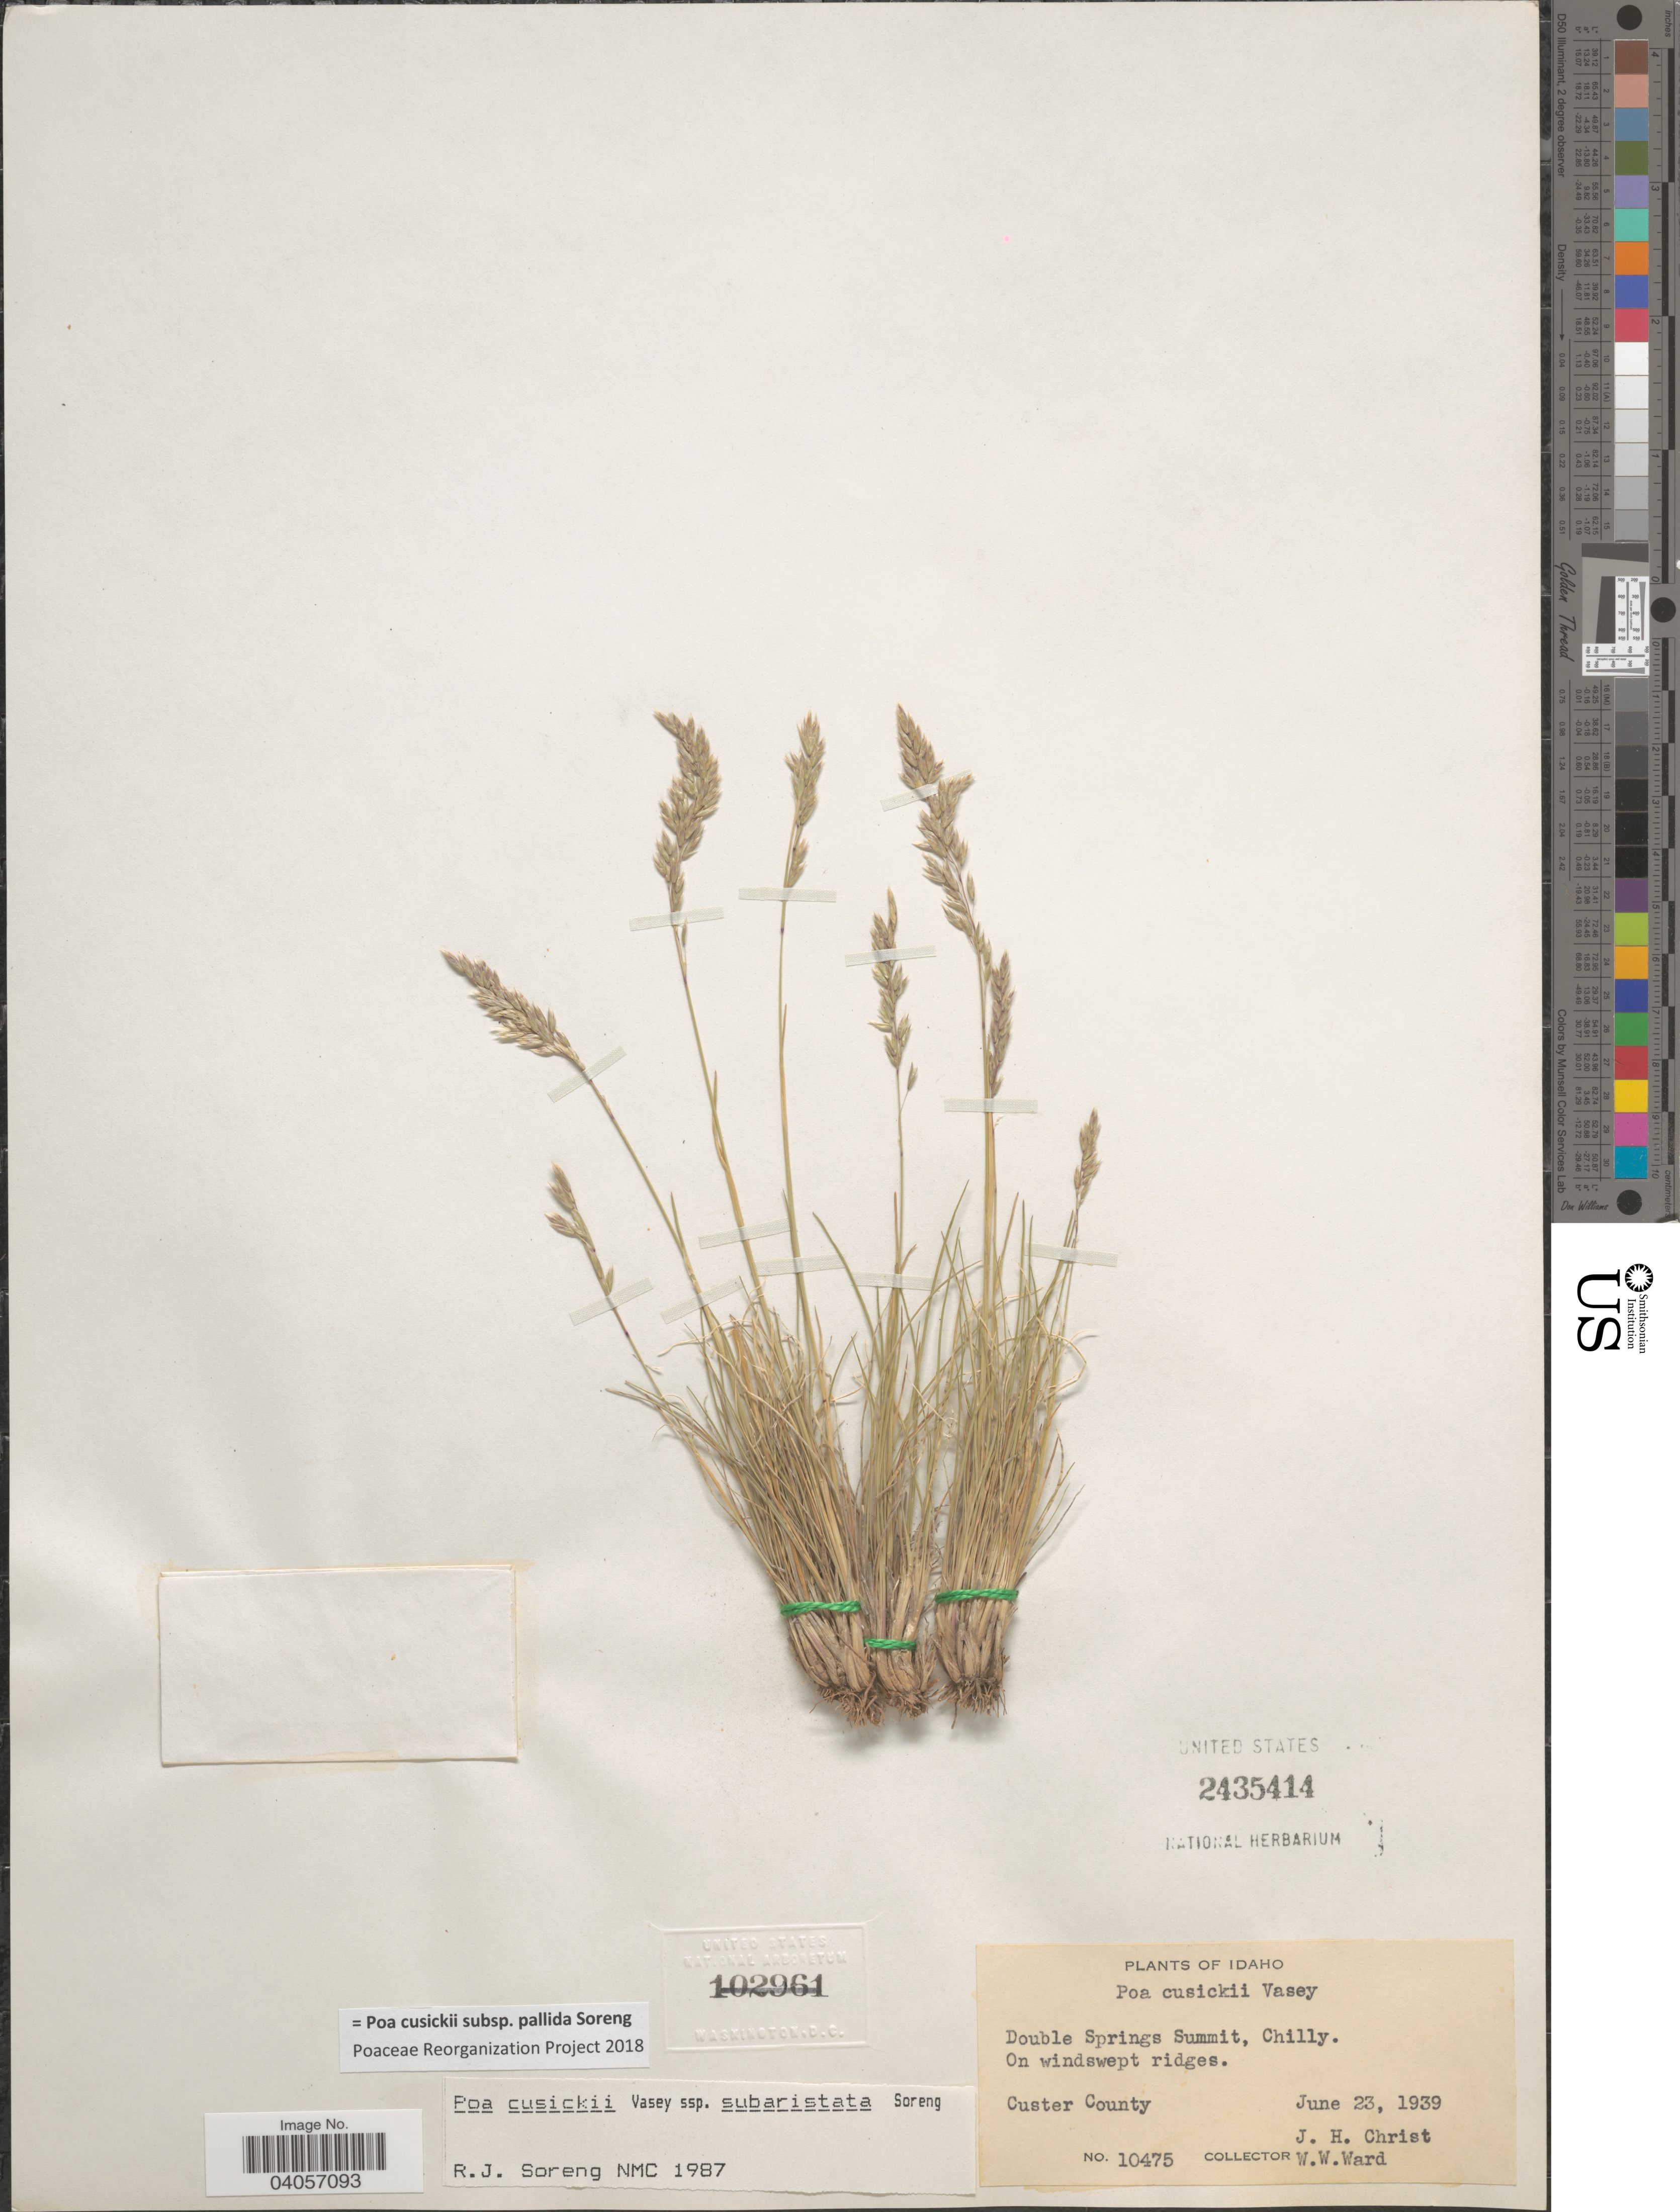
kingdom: Plantae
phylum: Tracheophyta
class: Liliopsida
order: Poales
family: Poaceae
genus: Poa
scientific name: Poa cusickii subsp. pallida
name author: Soreng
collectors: J. H. Christ & W. Ward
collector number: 10475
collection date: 1939-06-23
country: United States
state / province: Idaho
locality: Double Springs Summit, Chilly. Custer County.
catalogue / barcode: US 2435414